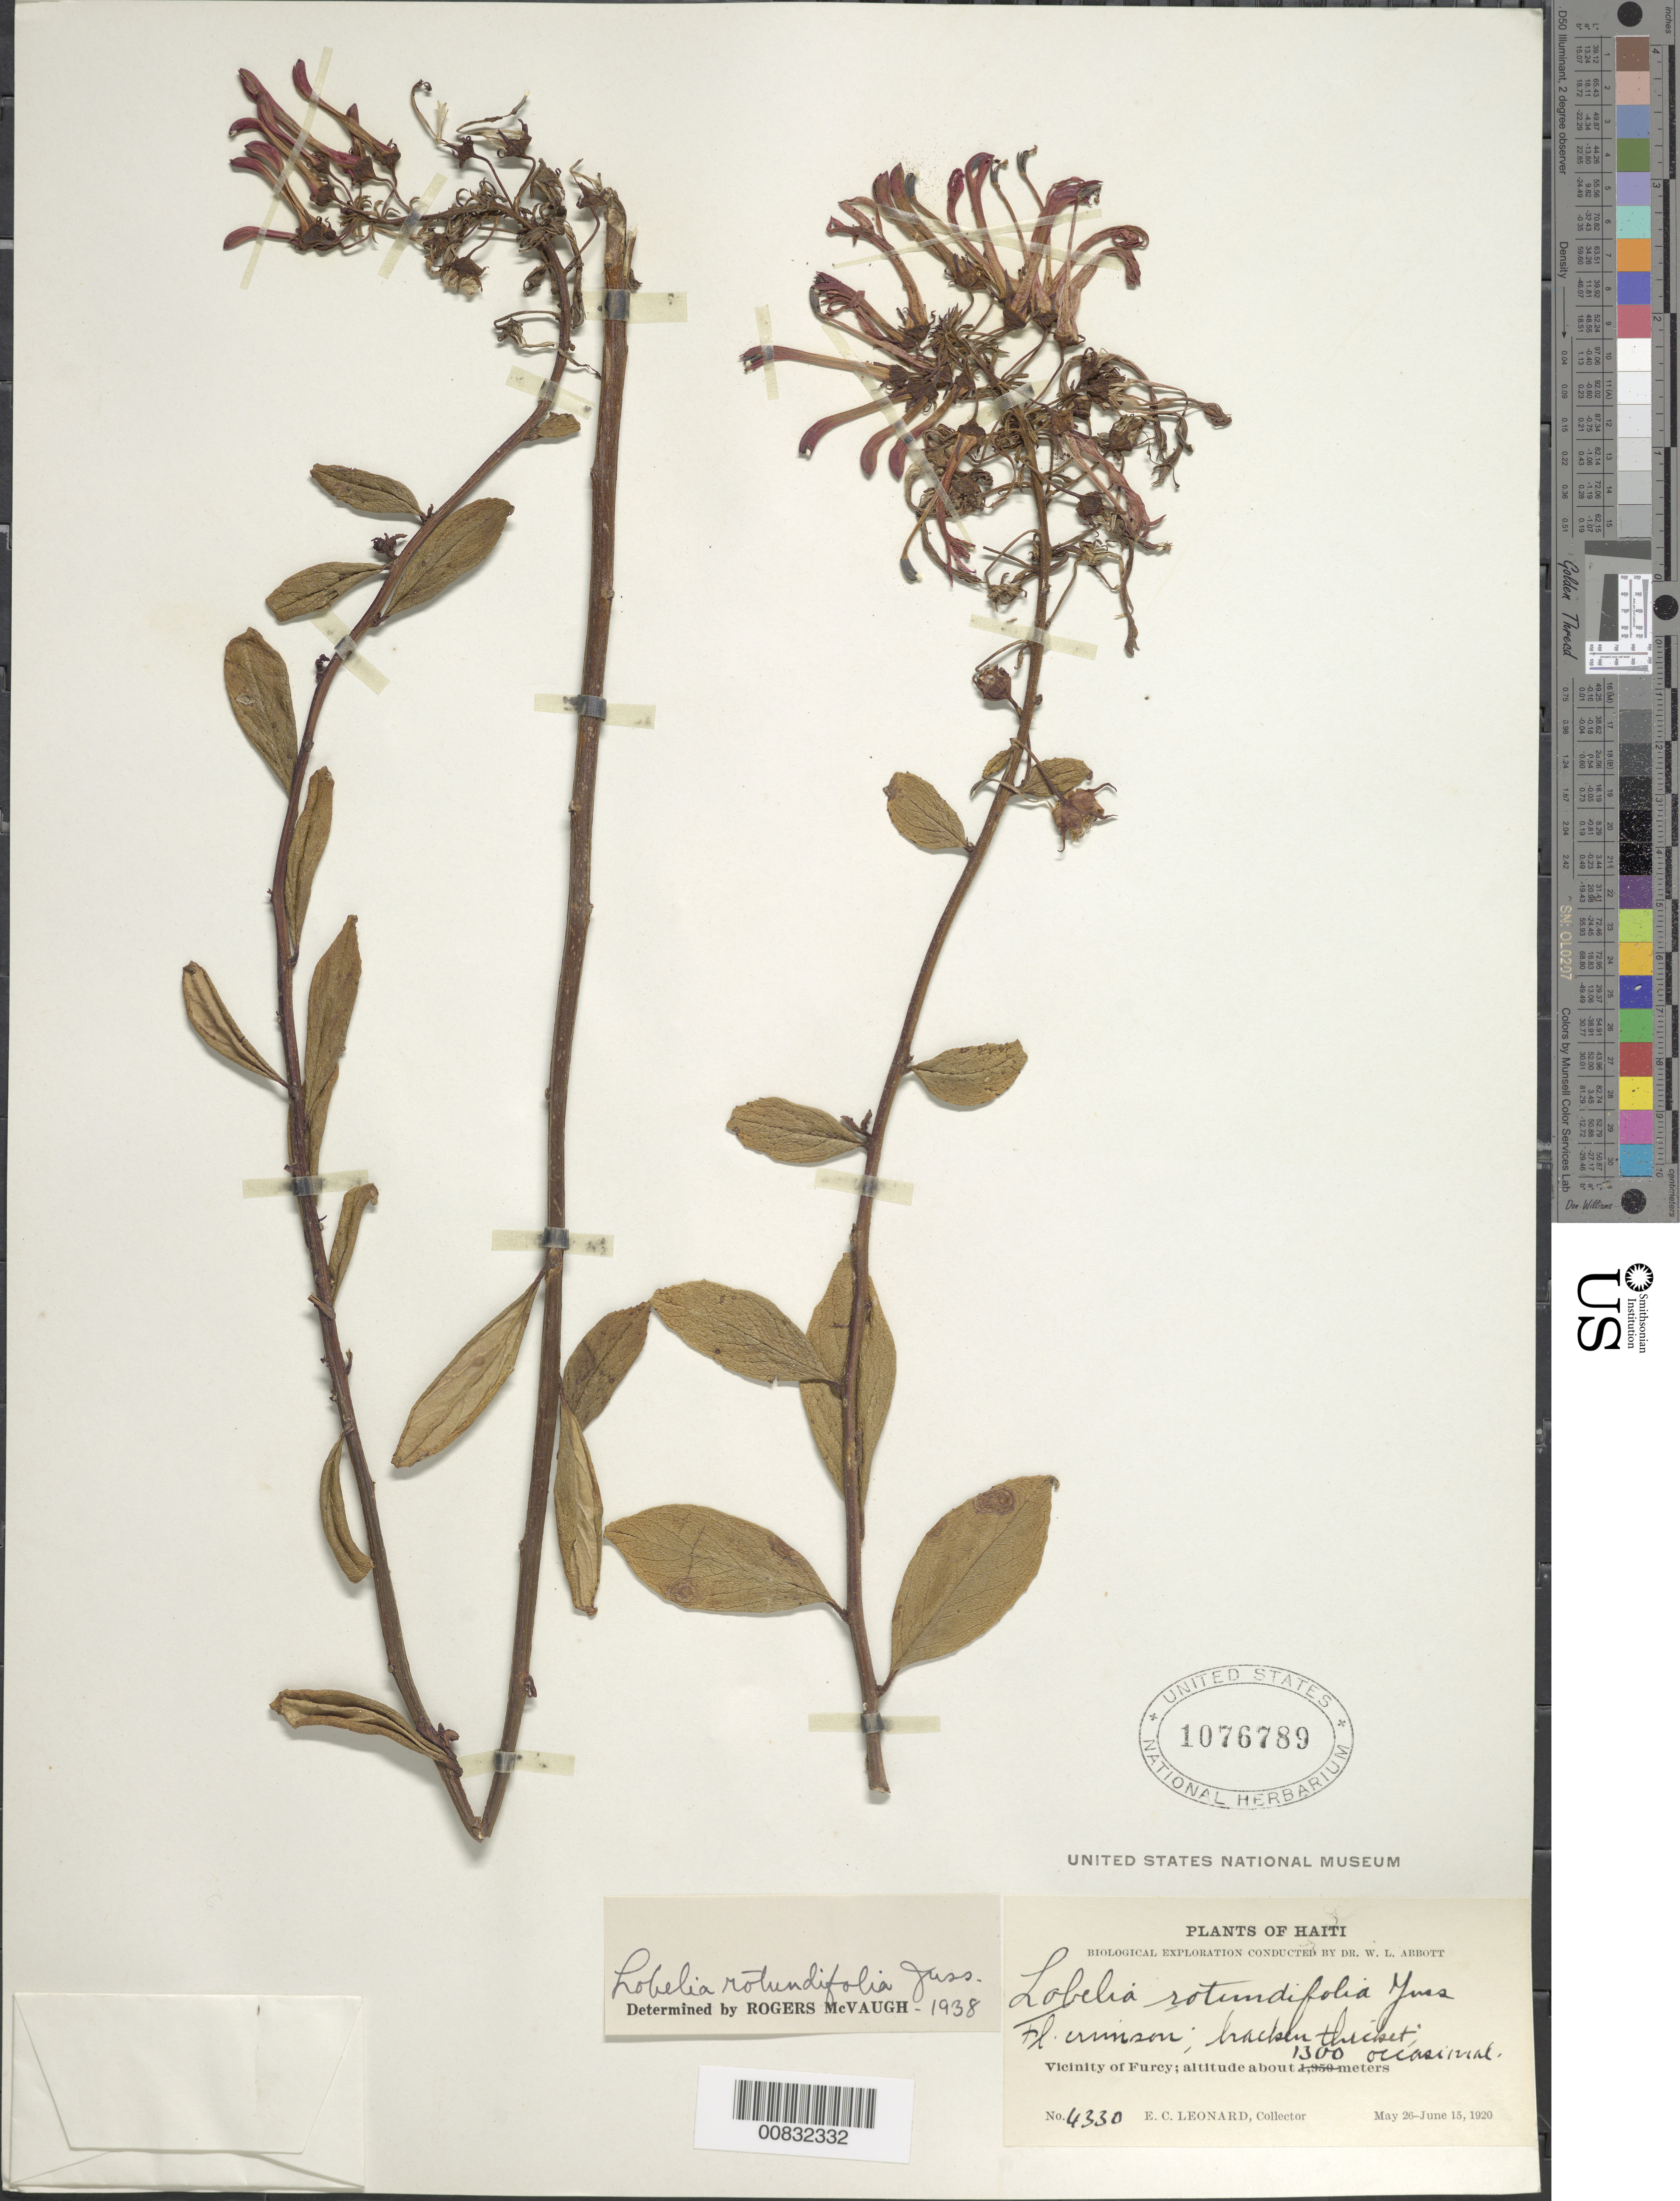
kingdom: Plantae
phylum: Tracheophyta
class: Magnoliopsida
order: Asterales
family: Campanulaceae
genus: Lobelia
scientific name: Lobelia rotundifolia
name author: Juss. ex A. DC.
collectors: E. C. Leonard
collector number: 4330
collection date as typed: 26 May 1920 to 15 Jun 1920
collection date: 1920-05-26/1920-06-15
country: Haiti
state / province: Ouest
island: Hispaniola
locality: Vicinity of Furcy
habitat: Bracken thicket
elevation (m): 1300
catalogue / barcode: US 1076789